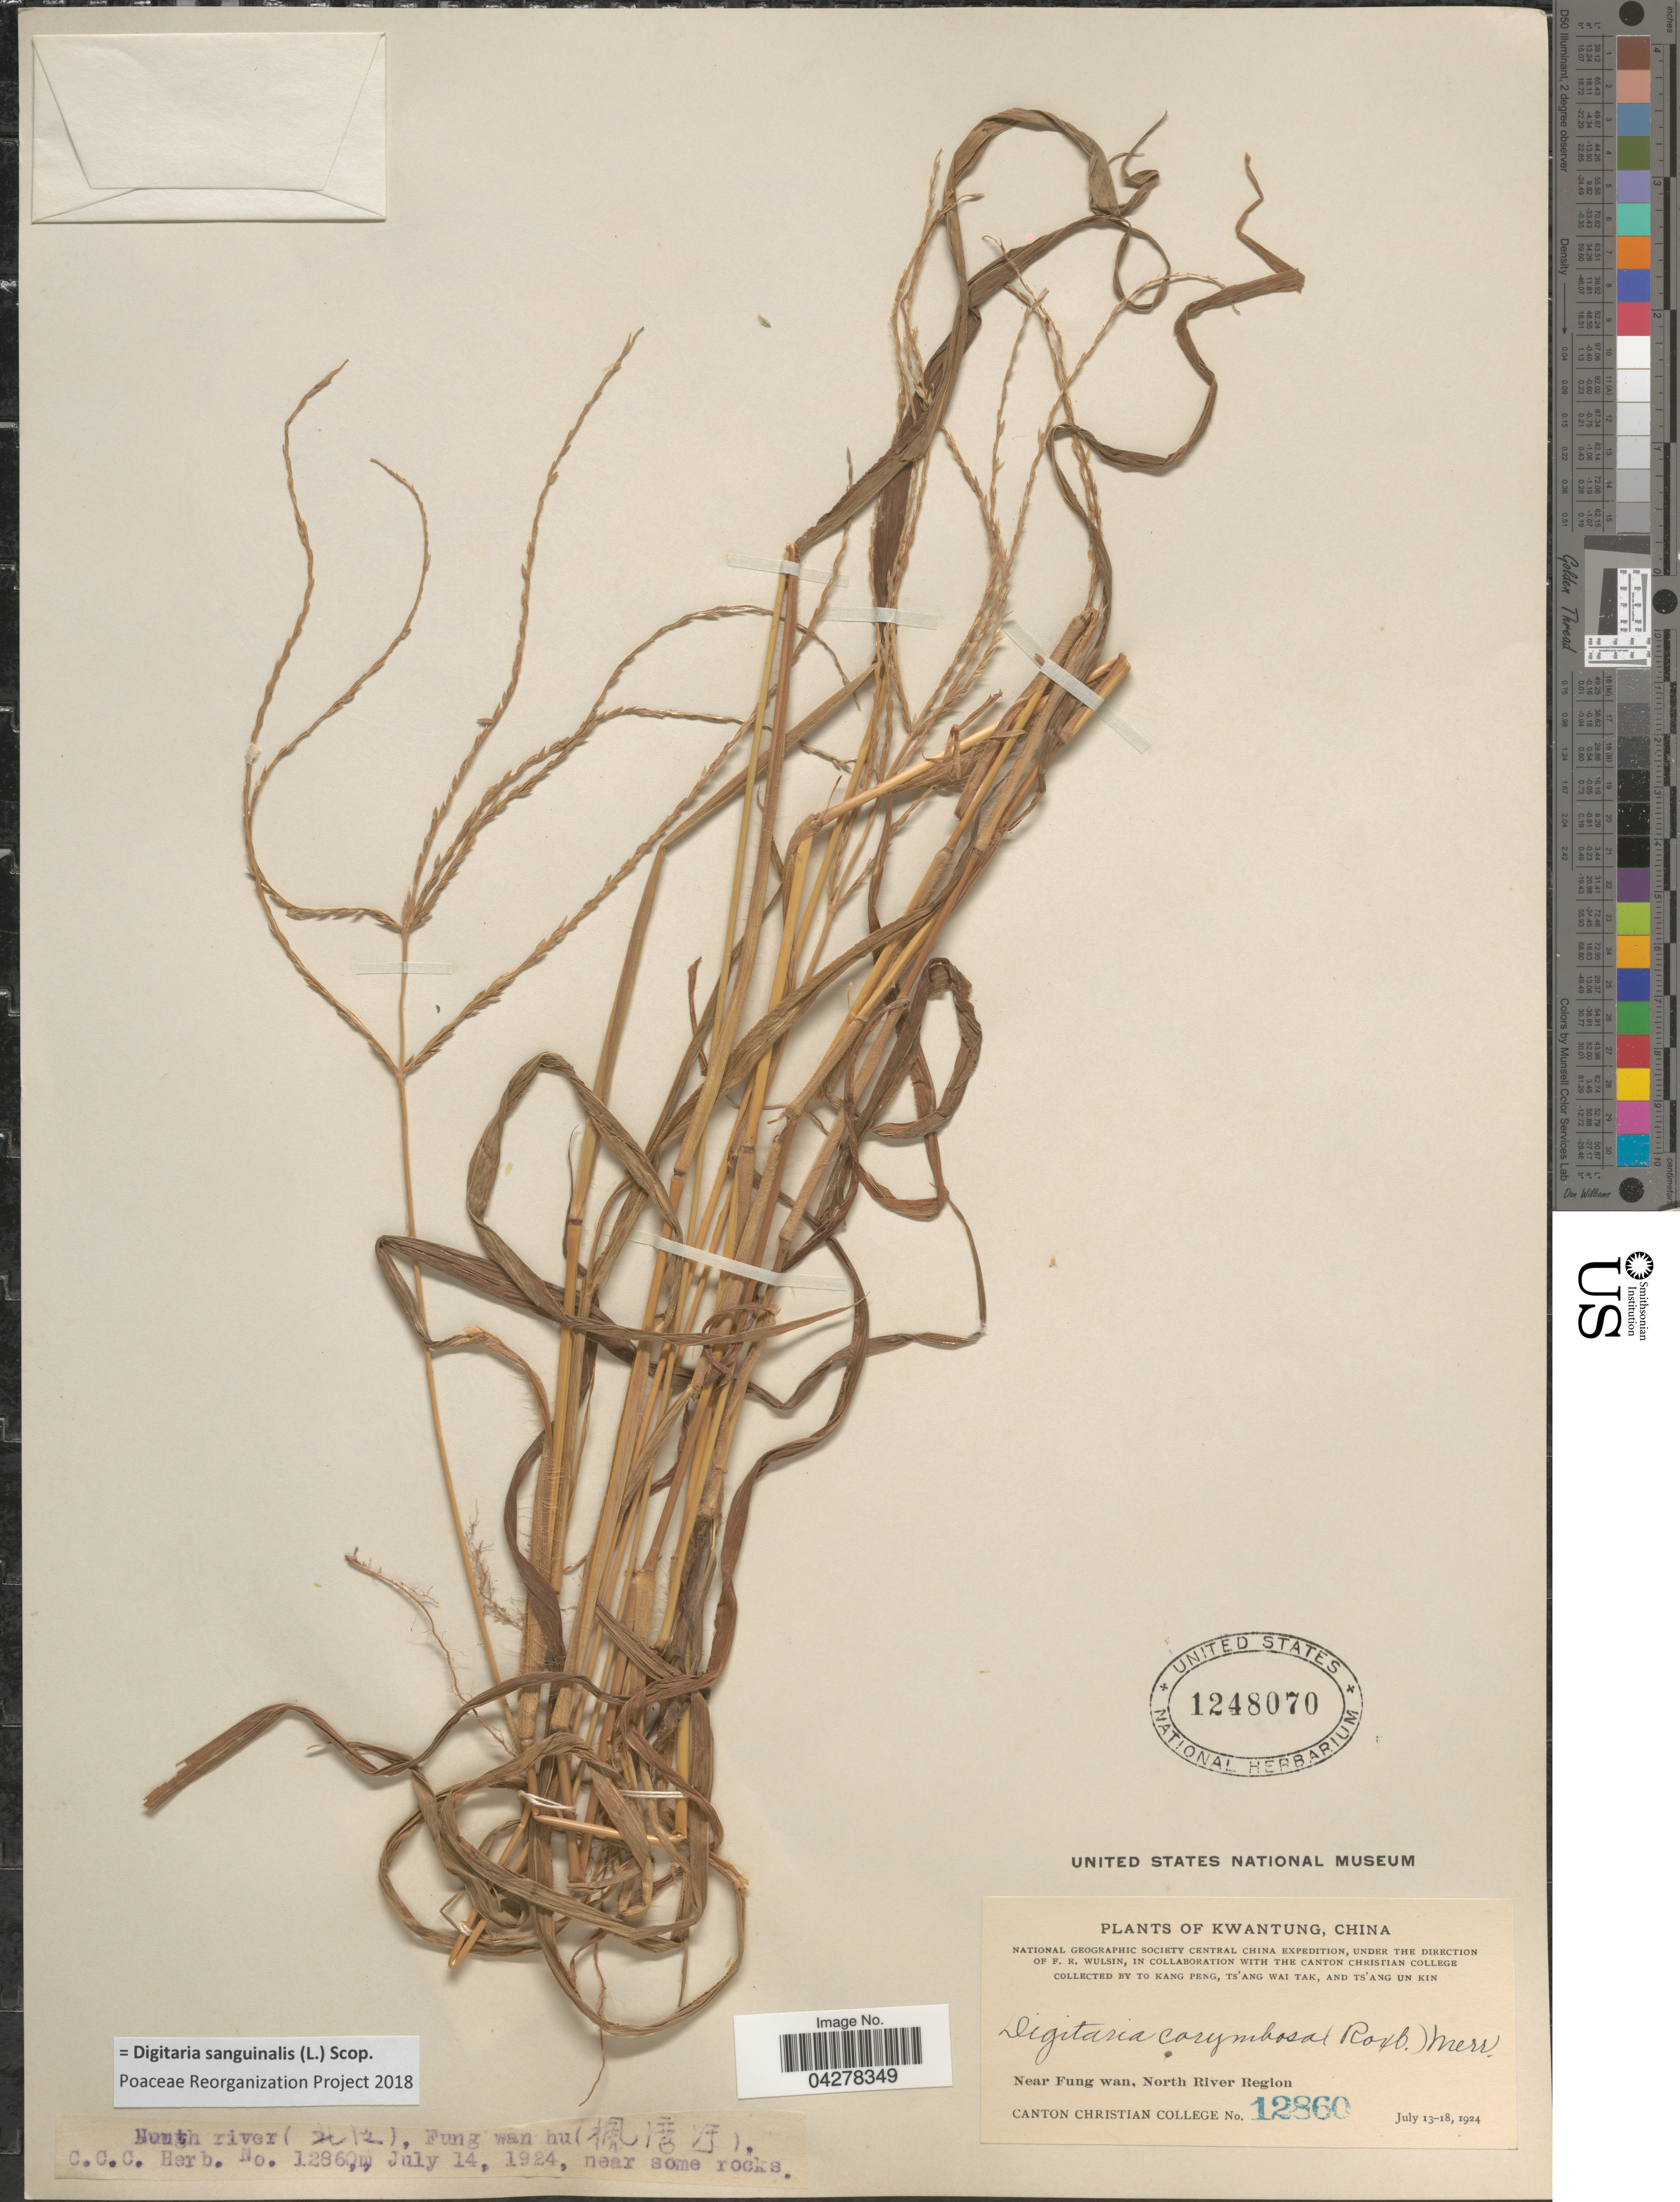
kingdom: Plantae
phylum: Tracheophyta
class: Liliopsida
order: Poales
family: Poaceae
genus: Digitaria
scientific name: Digitaria sanguinalis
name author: (L.) Scop.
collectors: K. Peng, T. Tak & Ts' Ang Un Kin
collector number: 12860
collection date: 1924-07-13/1924-07-18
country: China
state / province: Guangdong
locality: Kwantung. National Geographic Society Central China Expedition. Near Fung wan, North River Region. North River (X), Fung wan hu (X), near some rocks.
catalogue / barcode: US 1248070